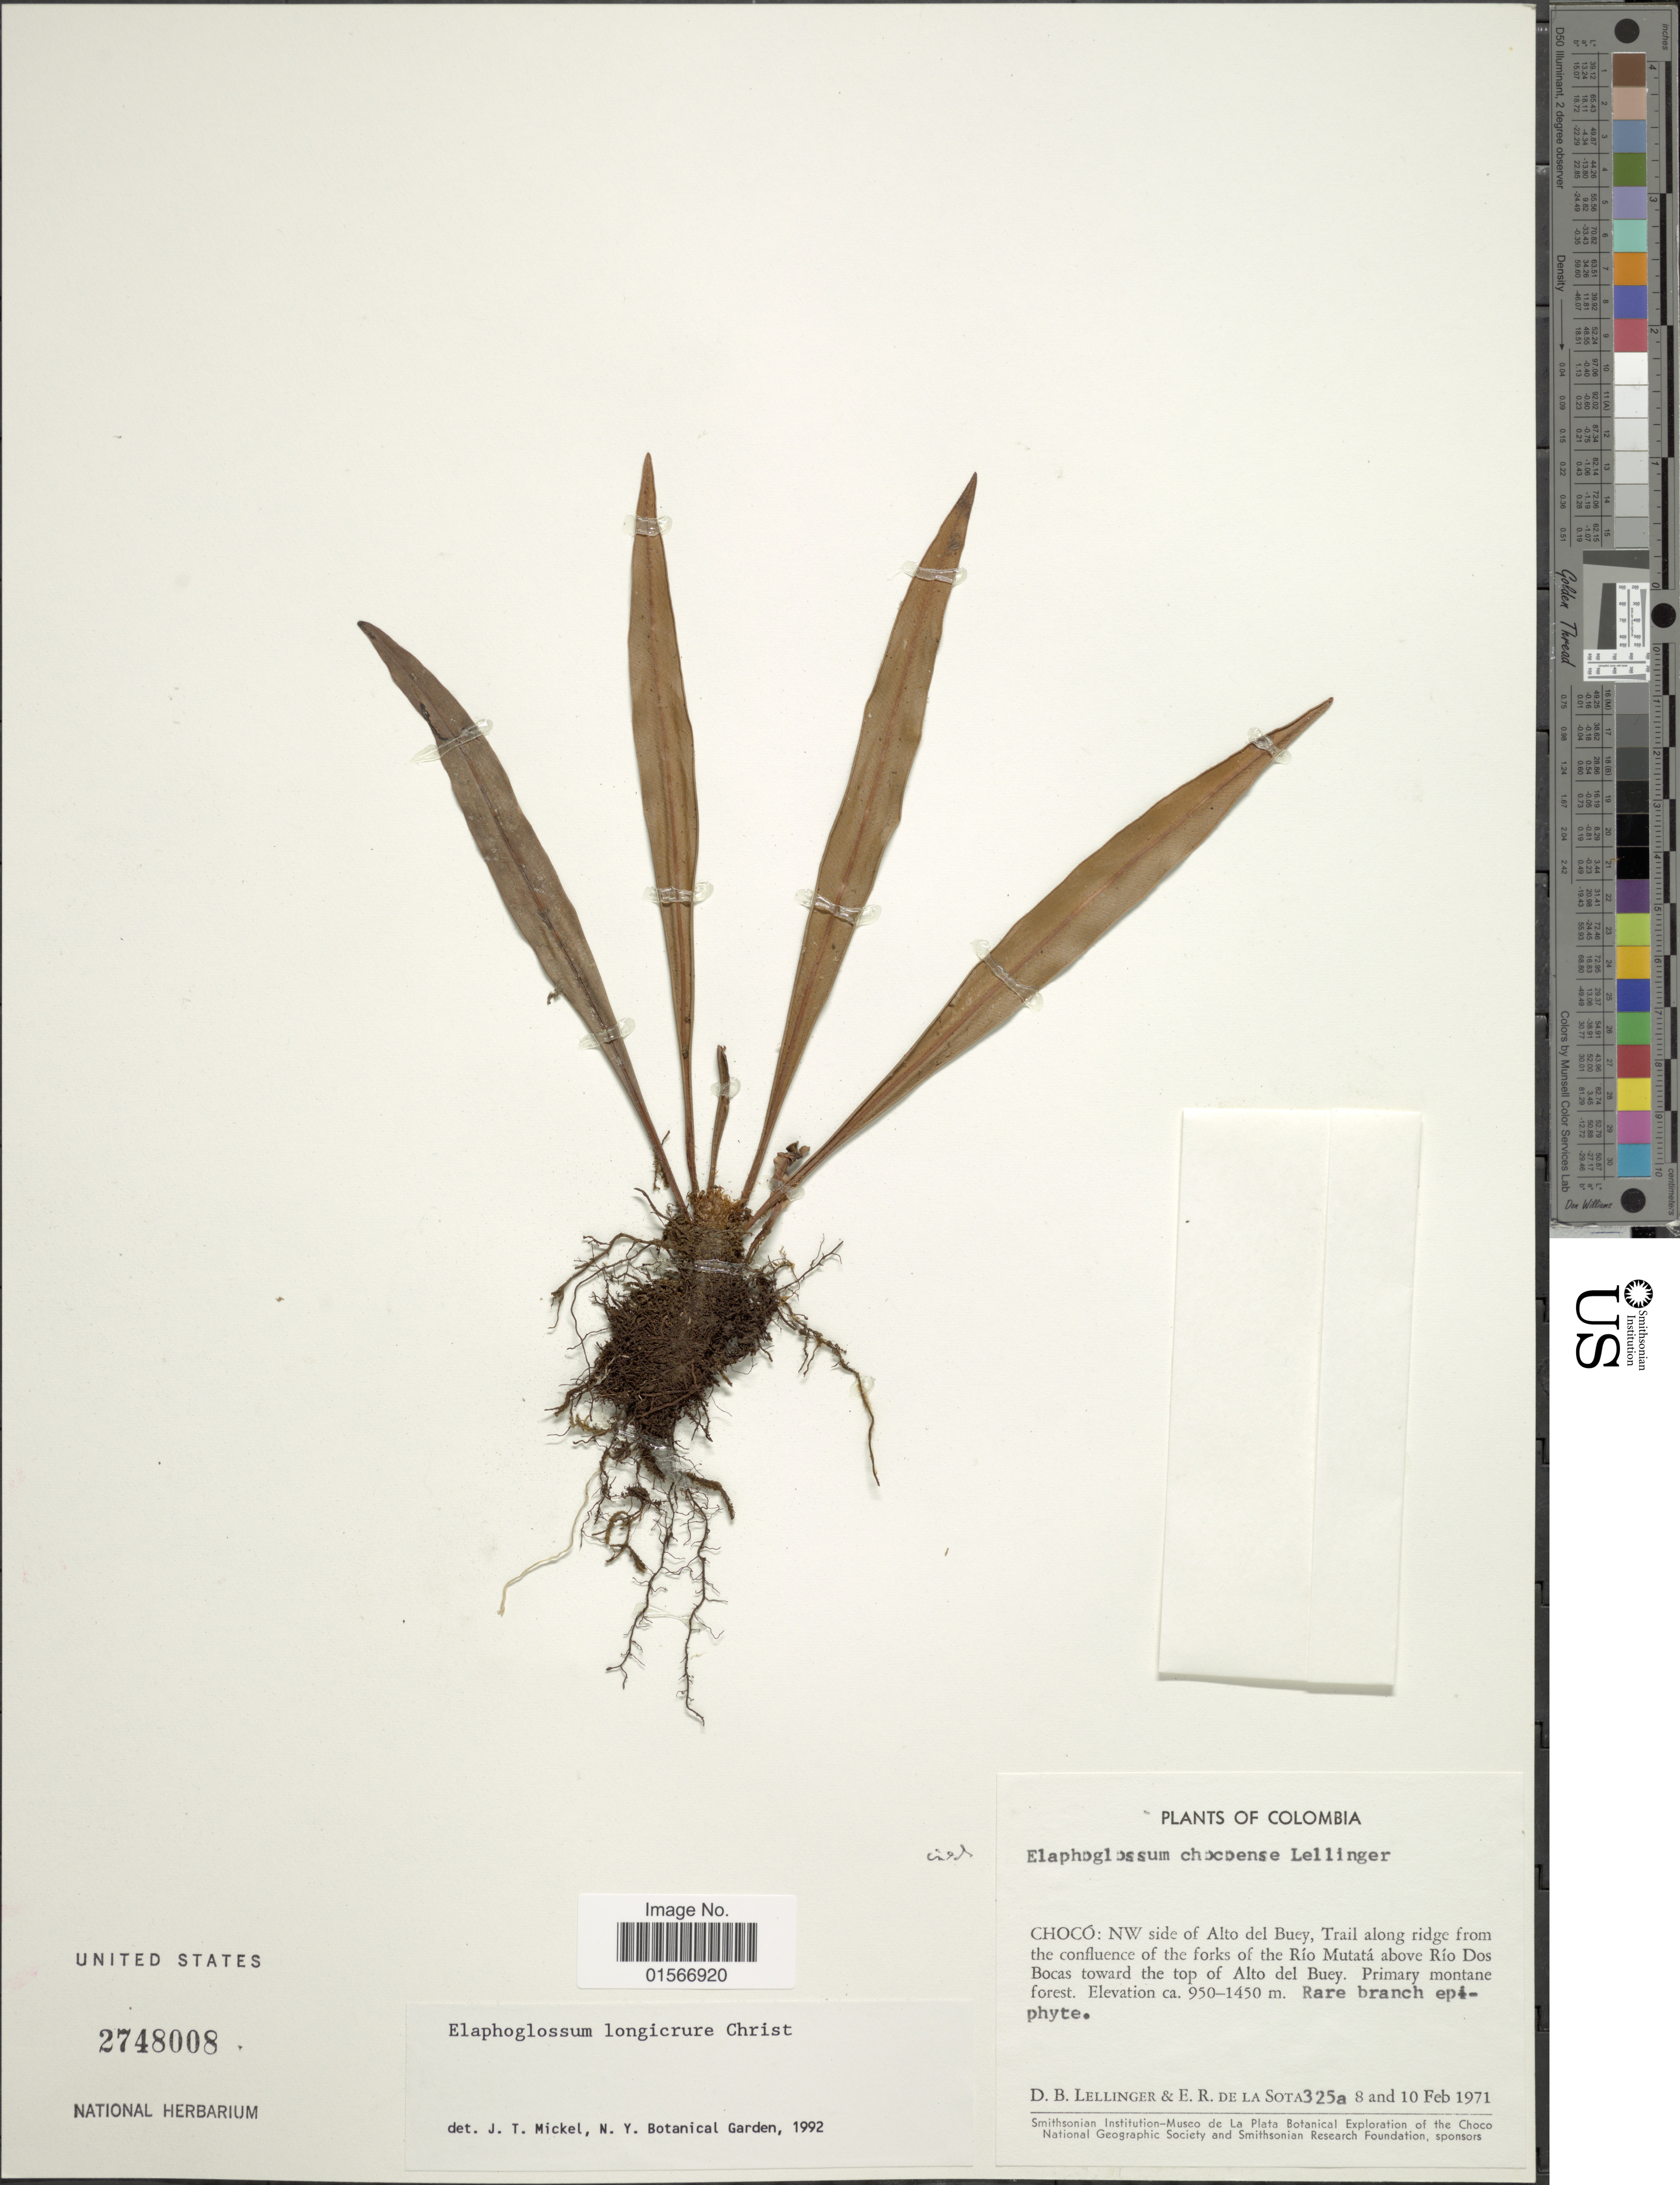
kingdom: Plantae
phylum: Tracheophyta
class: Polypodiopsida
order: Polypodiales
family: Dryopteridaceae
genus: Elaphoglossum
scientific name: Elaphoglossum longicrure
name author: Christ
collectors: D. B. Lellinger & E. R. de la Sota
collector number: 325a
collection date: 1971-02-08/1971-02-10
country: Colombia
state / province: Chocó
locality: NW side of Alto del Buey, Trail along ridge from the confluence of the forks of the Río Mutatá above Río Dos Bocas toward the top of Alto de Buey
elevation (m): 950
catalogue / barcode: US 2748008